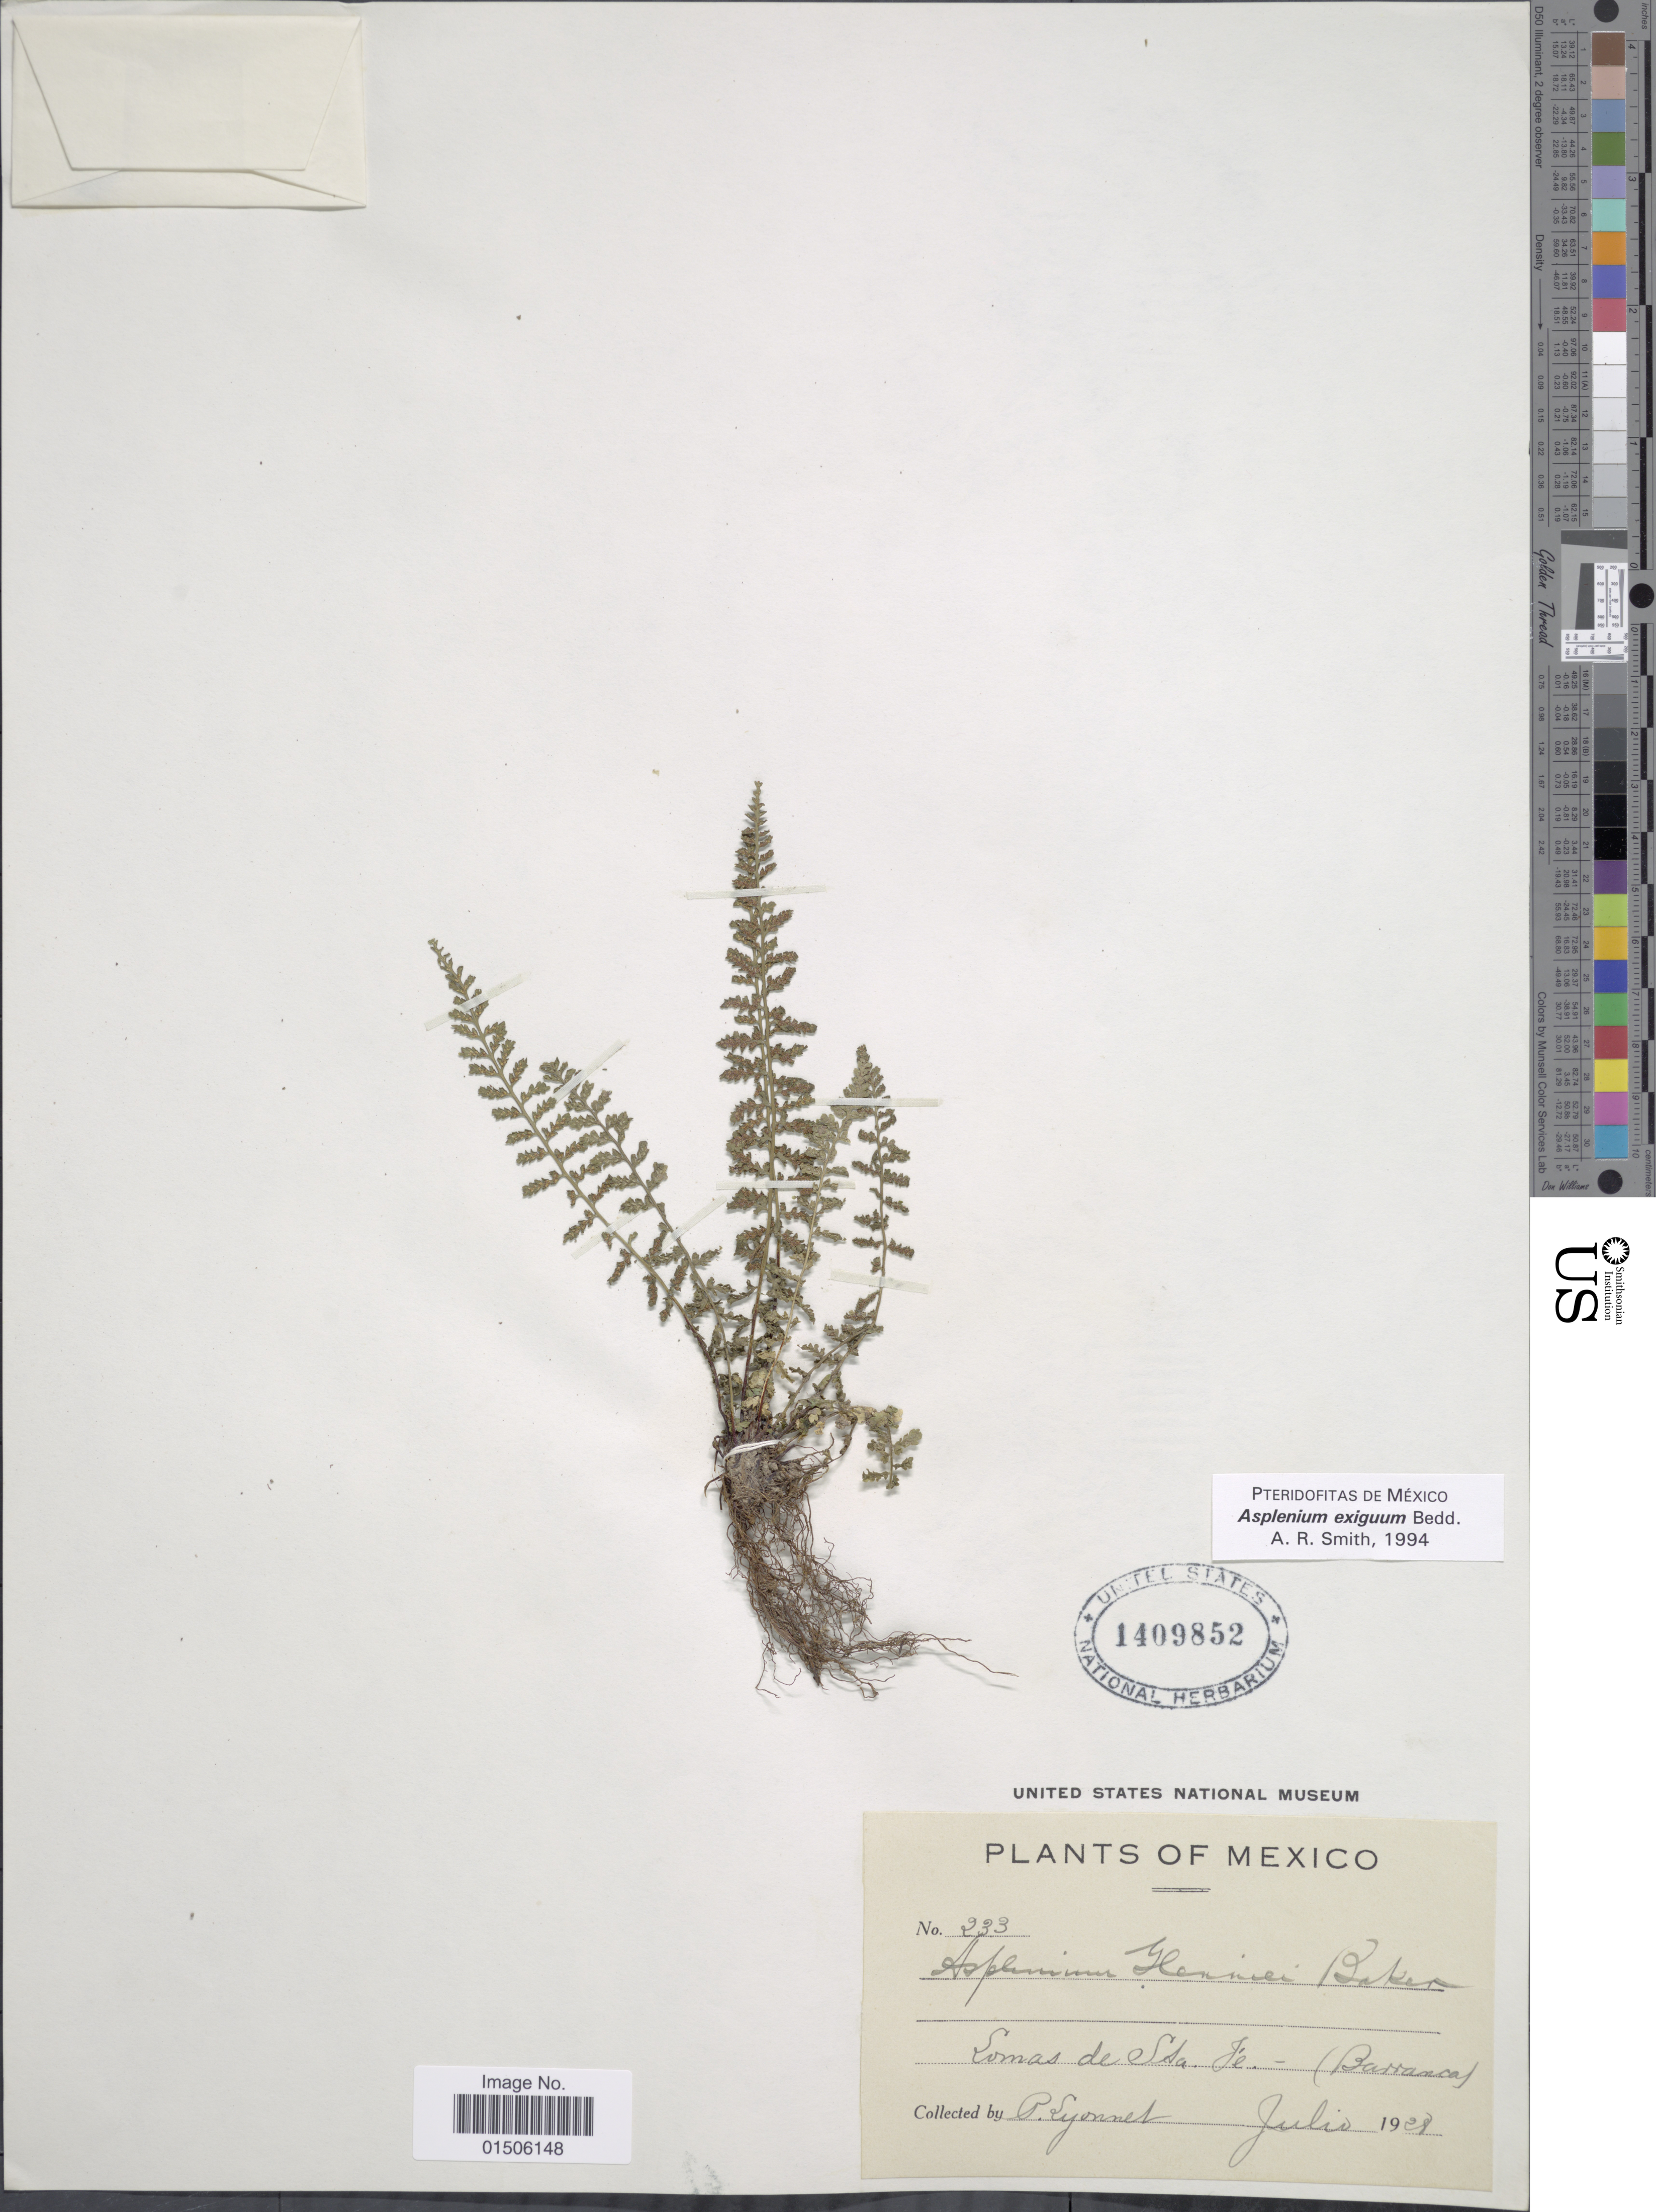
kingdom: Plantae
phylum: Tracheophyta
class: Polypodiopsida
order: Polypodiales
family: Aspleniaceae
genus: Asplenium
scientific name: Asplenium exiguum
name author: Bedd.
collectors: P. Lyonnet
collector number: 233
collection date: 1928-07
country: Mexico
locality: Lomas de Sta Fé - (Barranca)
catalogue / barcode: US 1409852